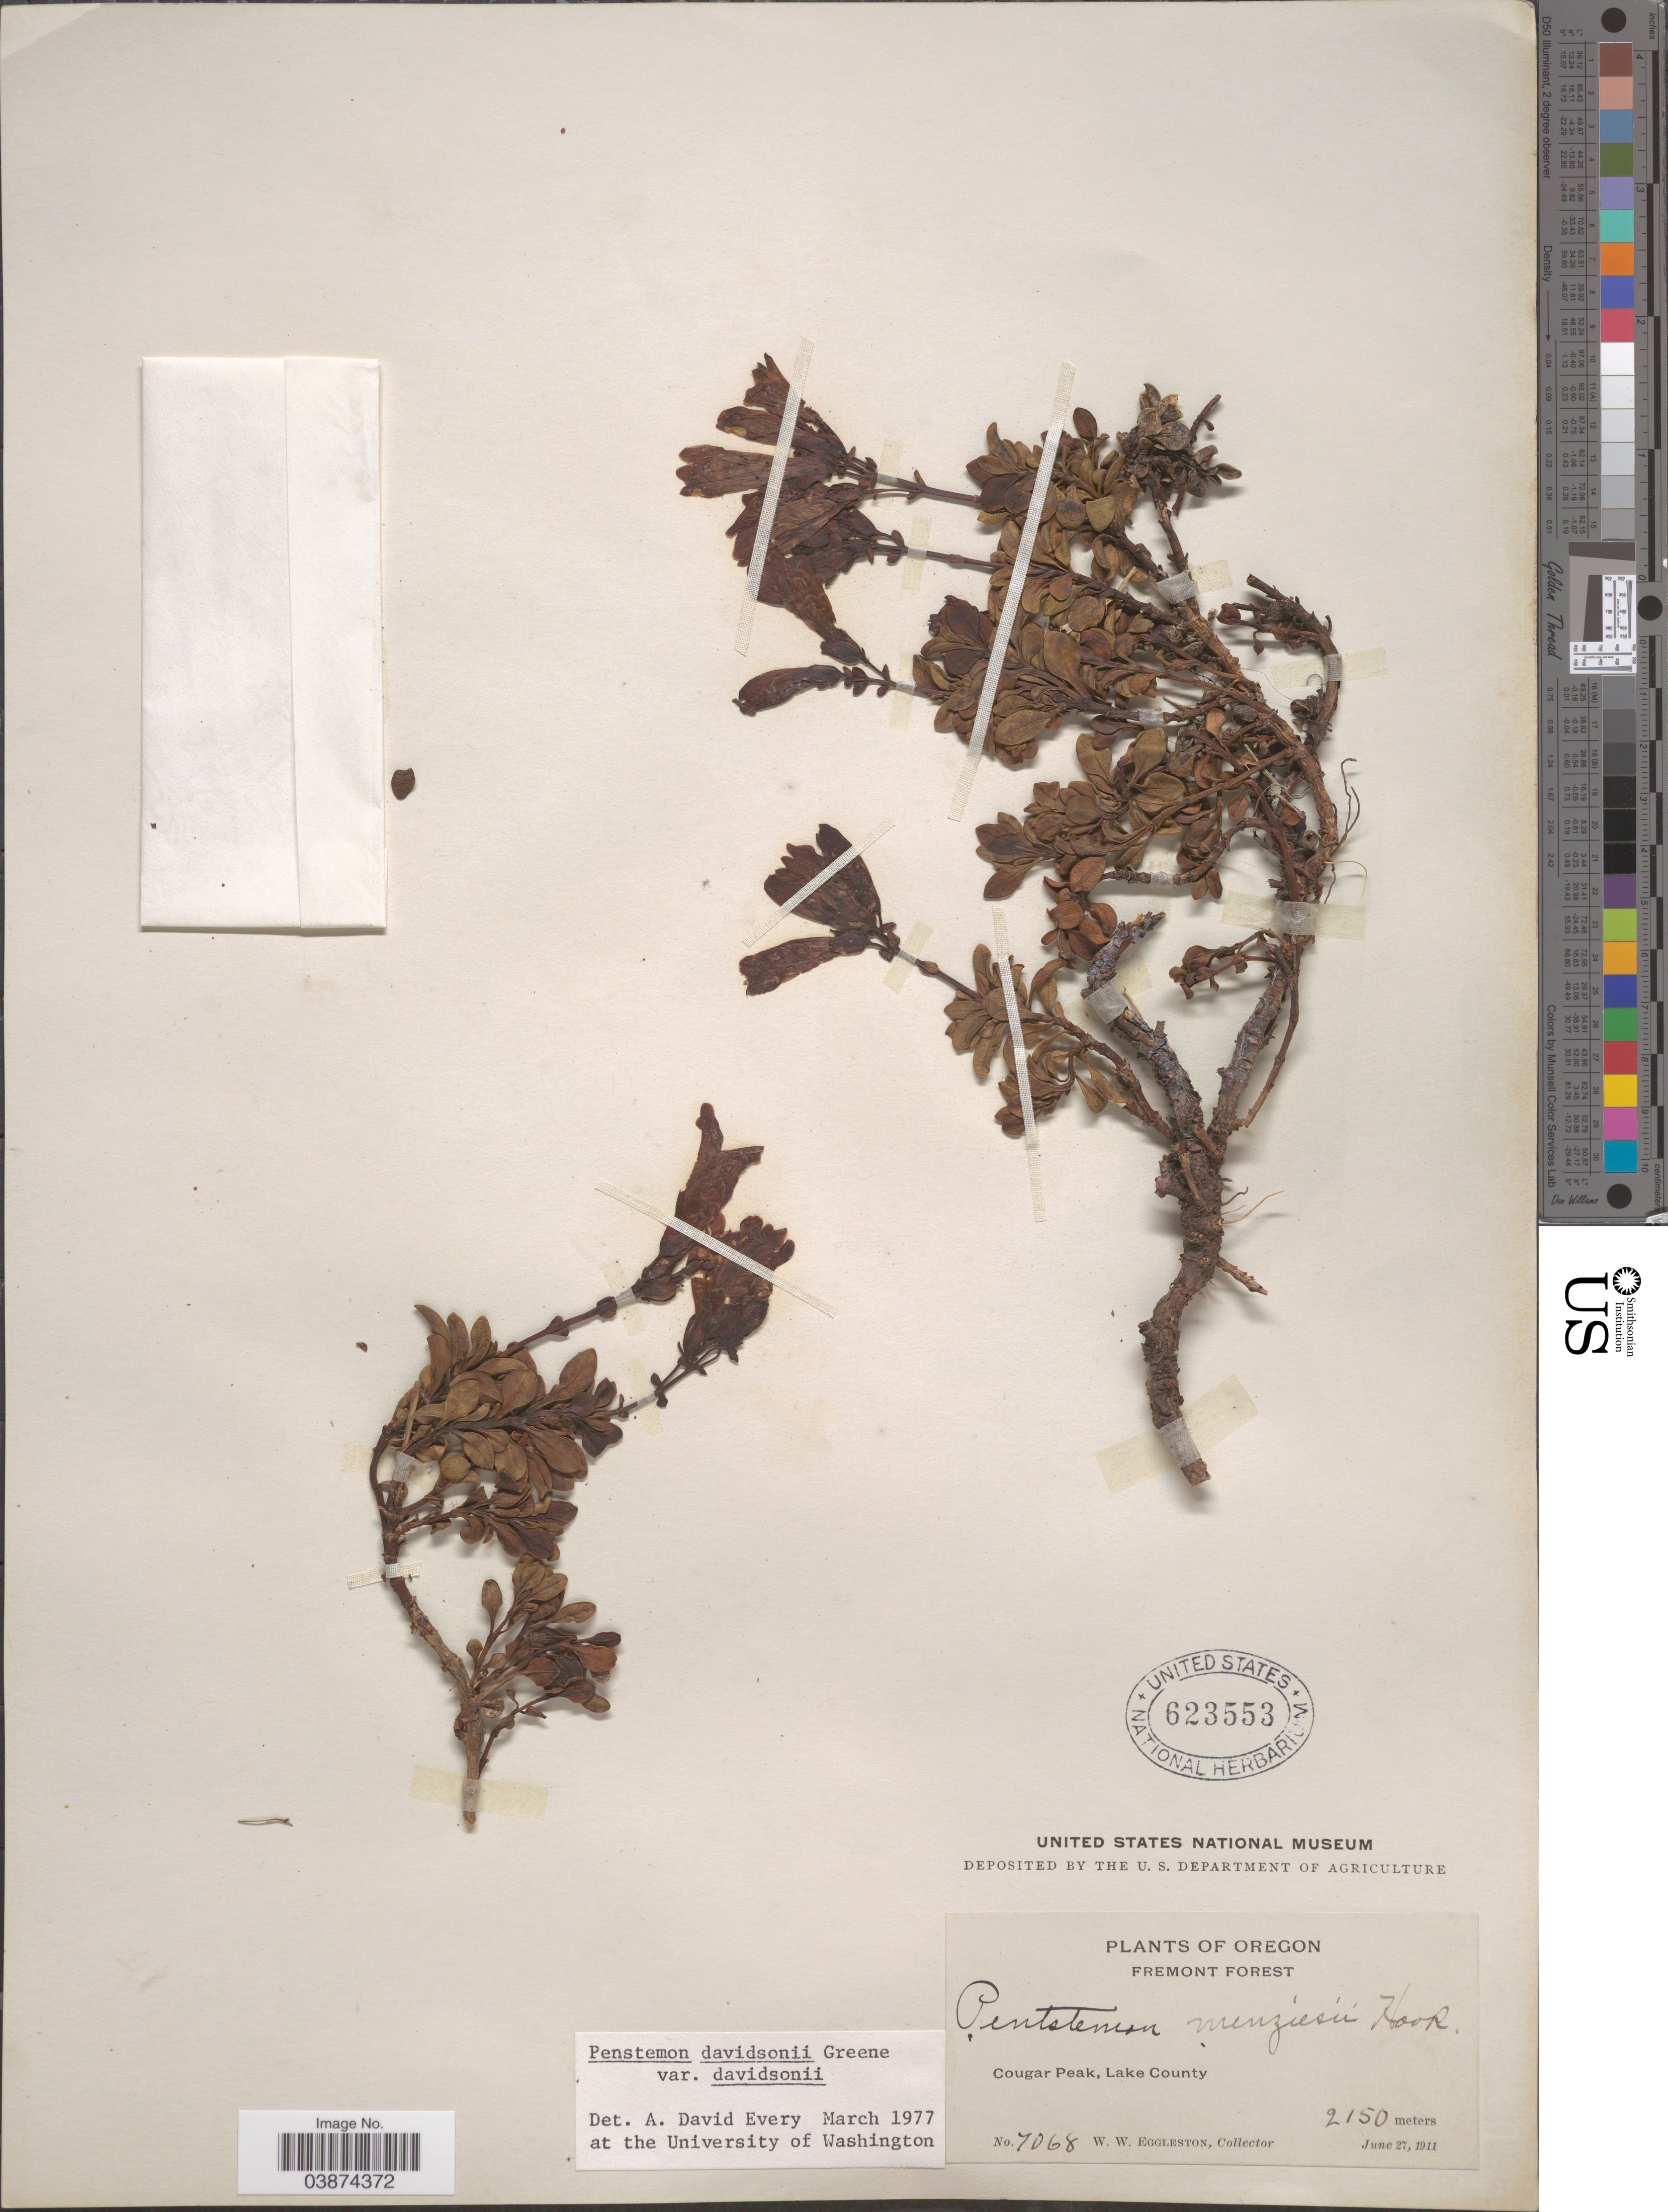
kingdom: Plantae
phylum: Tracheophyta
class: Magnoliopsida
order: Lamiales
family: Plantaginaceae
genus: Penstemon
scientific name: Penstemon davidsonii var. davidsonii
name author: Greene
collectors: W. W. Eggleston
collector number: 7068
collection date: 1911-06-27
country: United States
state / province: Oregon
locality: Fremont Forest. Cougar Peak, Lake County.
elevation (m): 2150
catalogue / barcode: US 623553